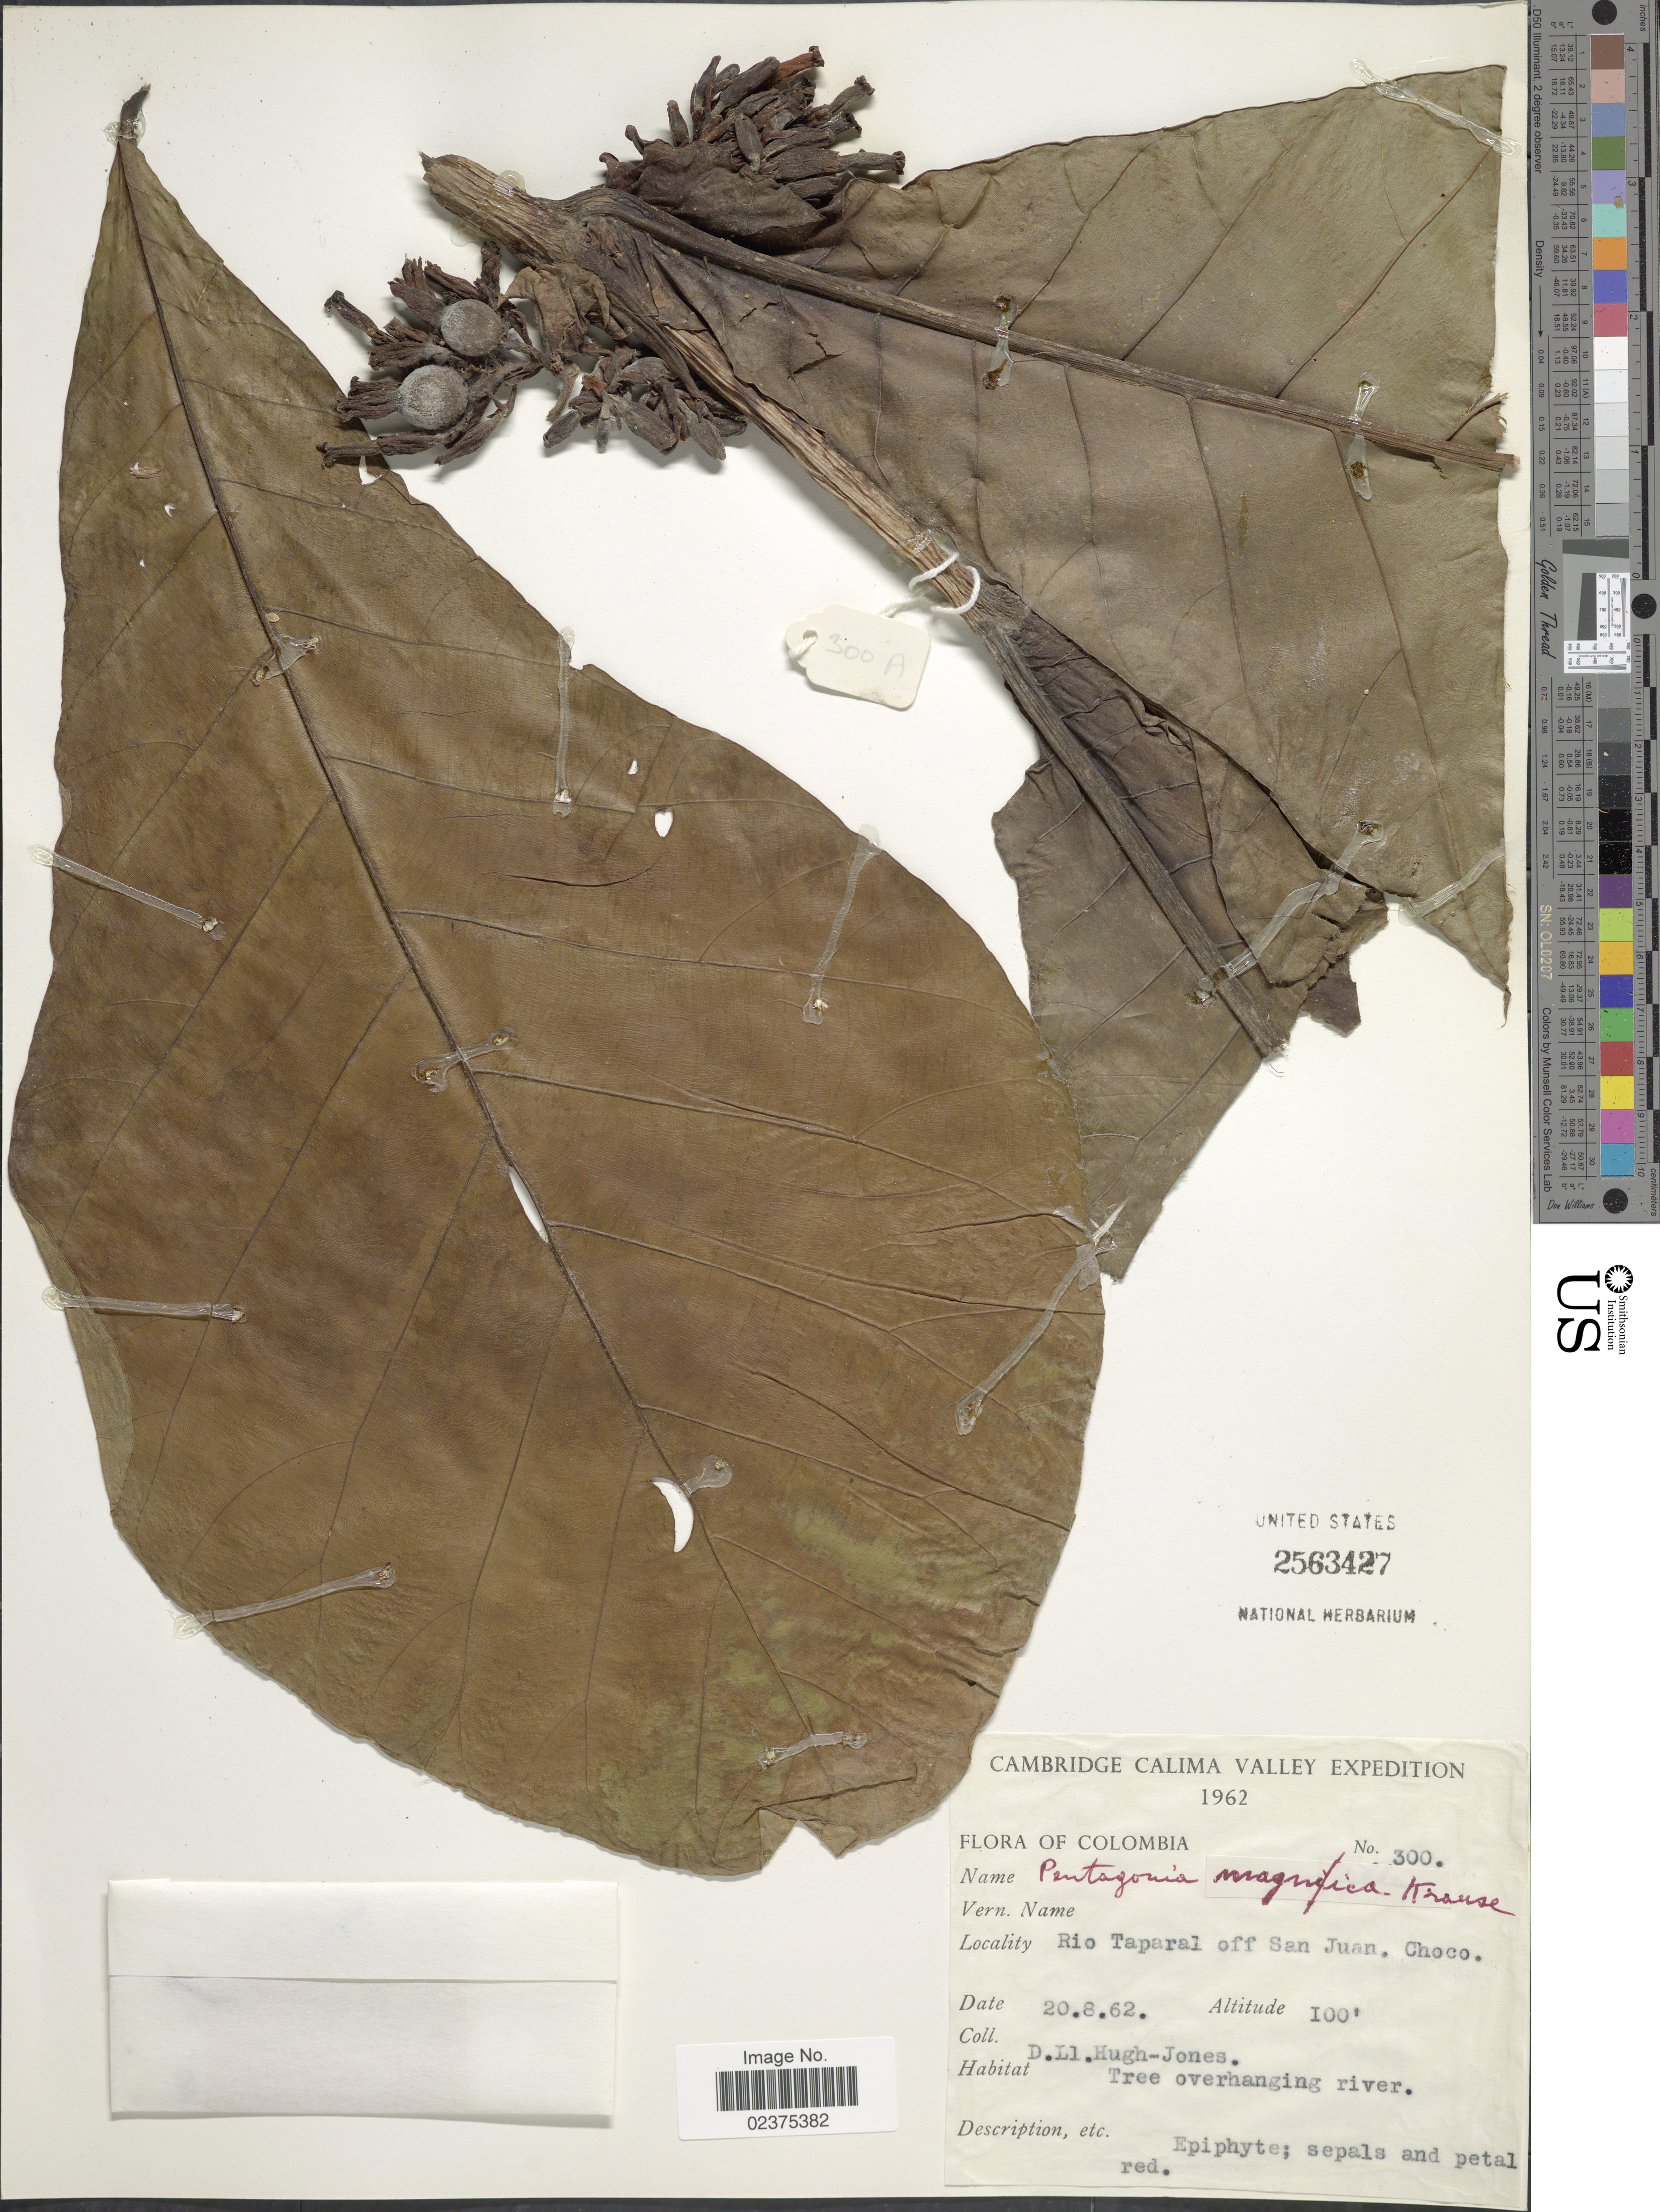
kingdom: Plantae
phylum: Tracheophyta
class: Magnoliopsida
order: Gentianales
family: Rubiaceae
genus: Pentagonia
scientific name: Pentagonia magnifica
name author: K. Krause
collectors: D. Hugh-Jones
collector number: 300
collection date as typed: Transcribed d/m/y: 20/8/62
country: Colombia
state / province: Chocó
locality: Rio Taparal off San Juan, Choco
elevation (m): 100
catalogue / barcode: US 2563427